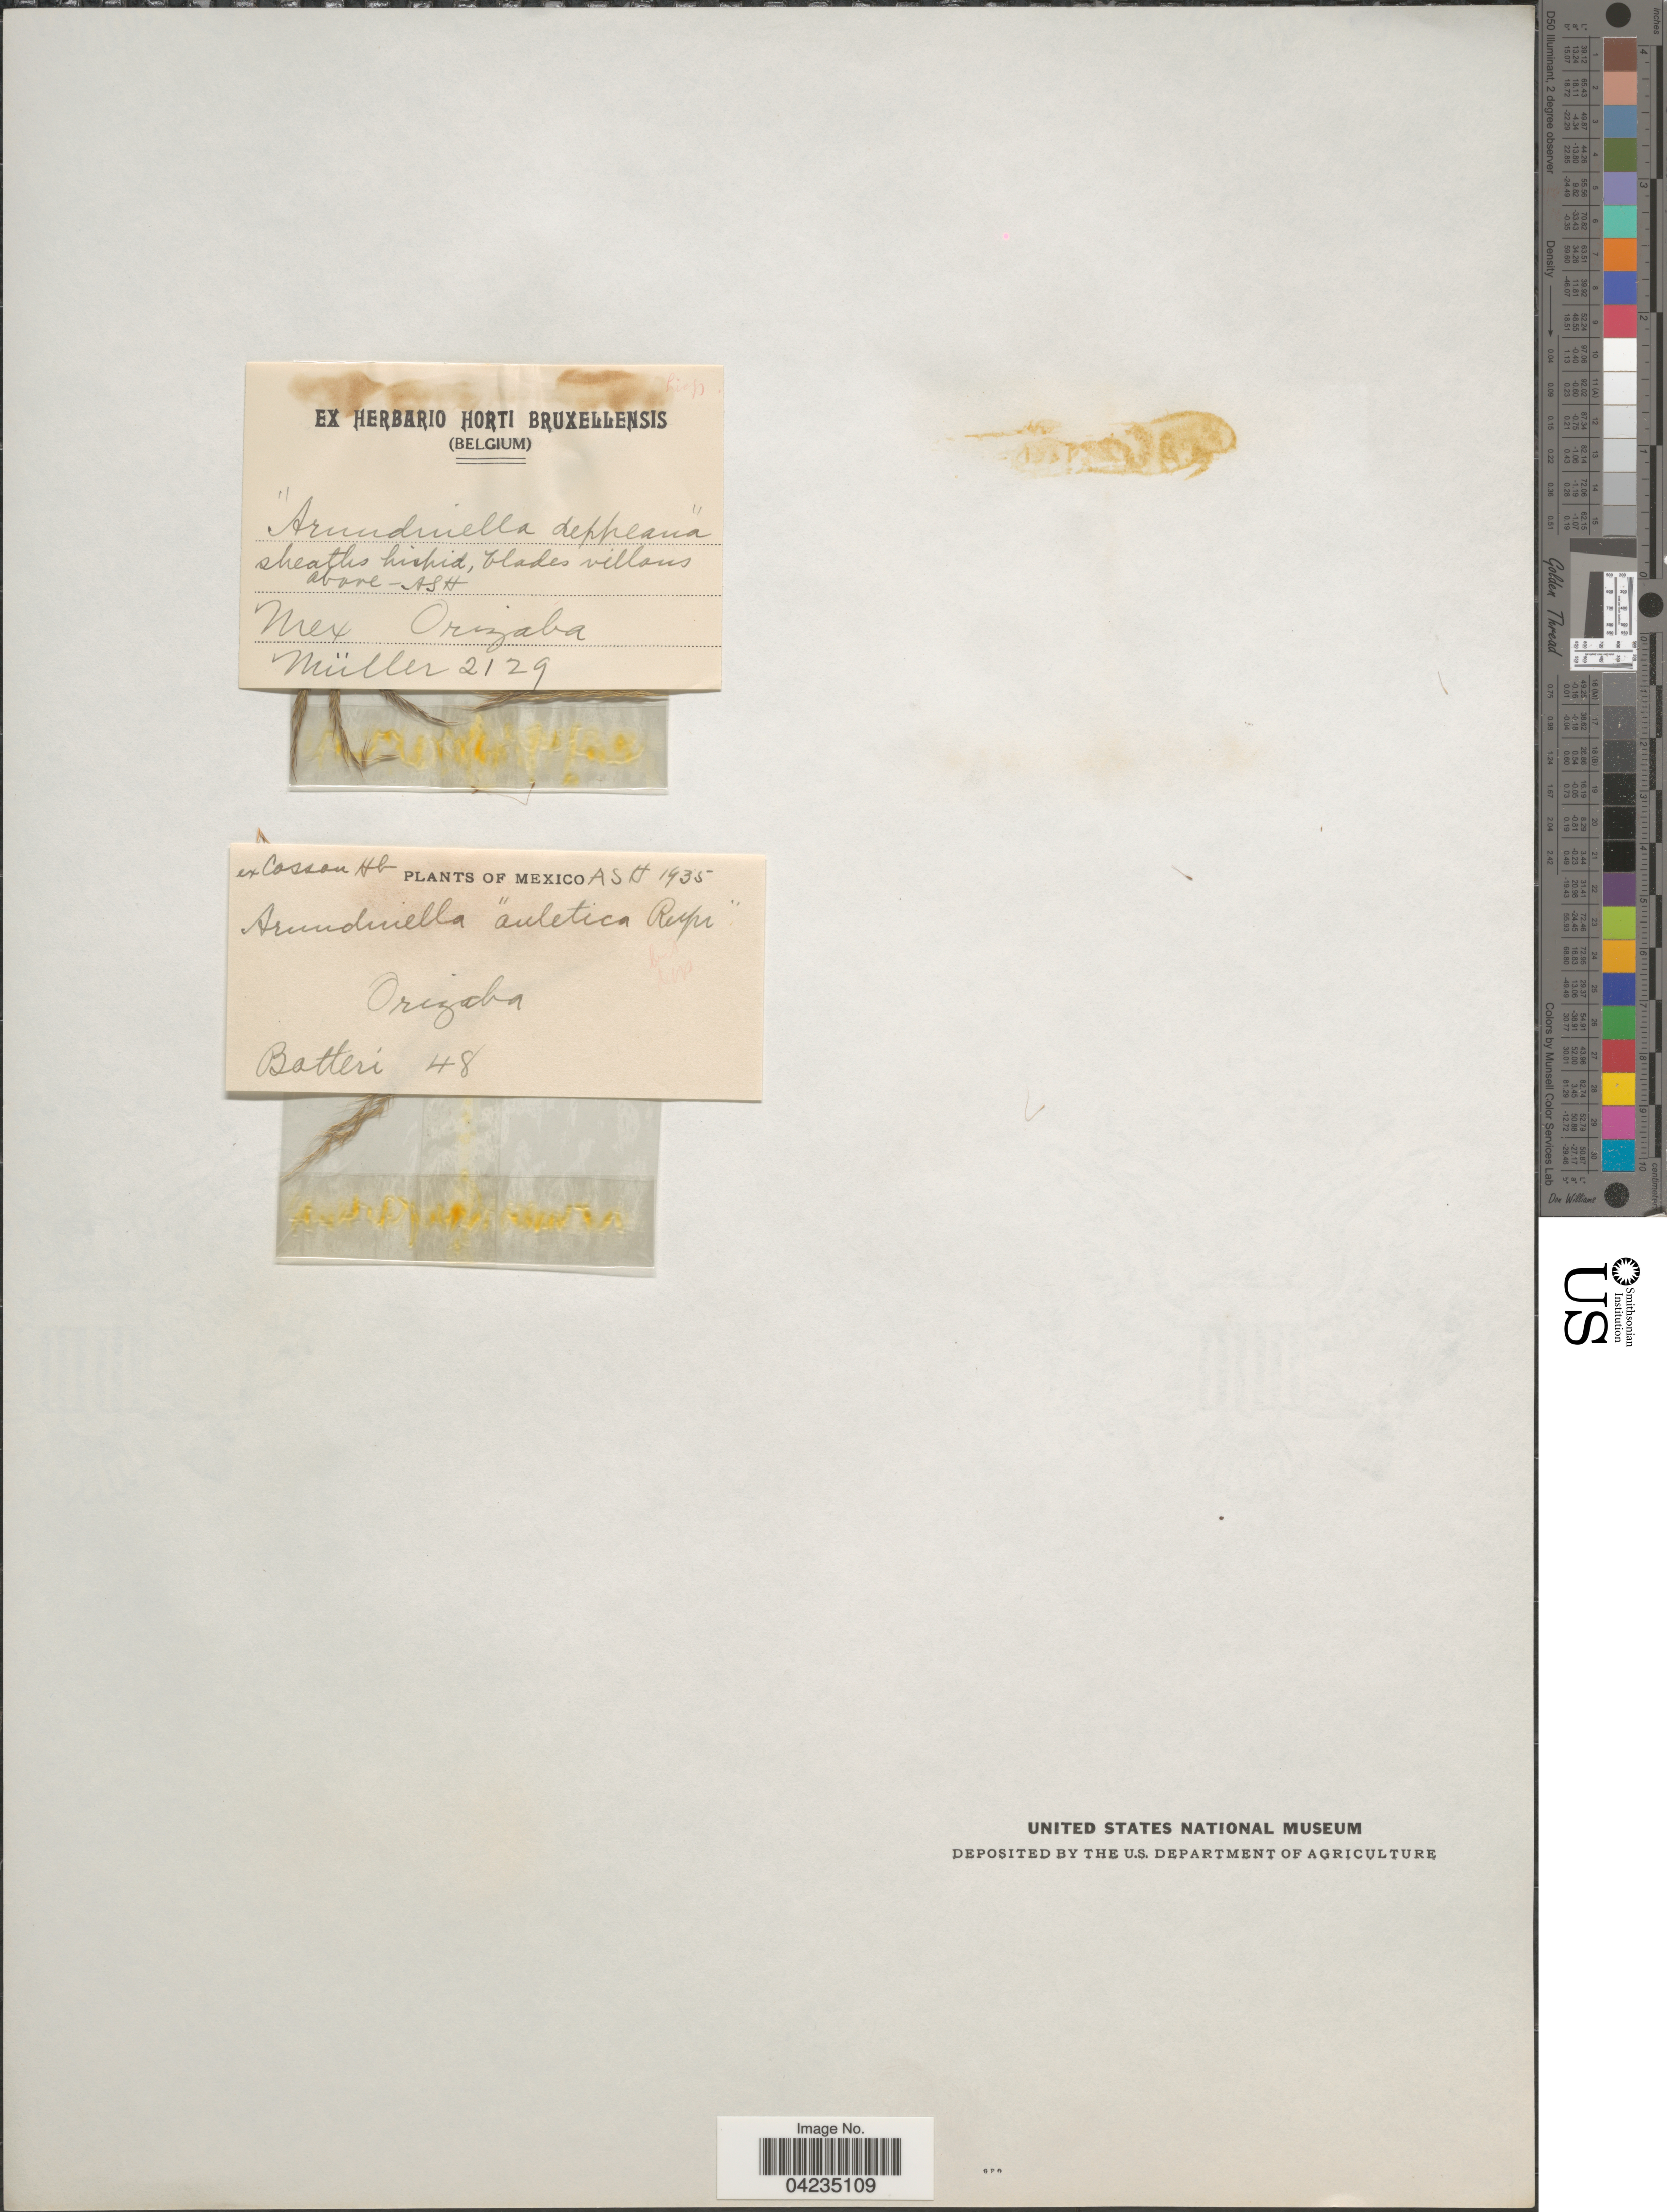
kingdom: Plantae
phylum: Tracheophyta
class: Liliopsida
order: Poales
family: Poaceae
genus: Arundinella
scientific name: Arundinella deppeana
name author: Nees ex Steud.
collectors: -- Müller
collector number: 2129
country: Mexico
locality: Orizaba.